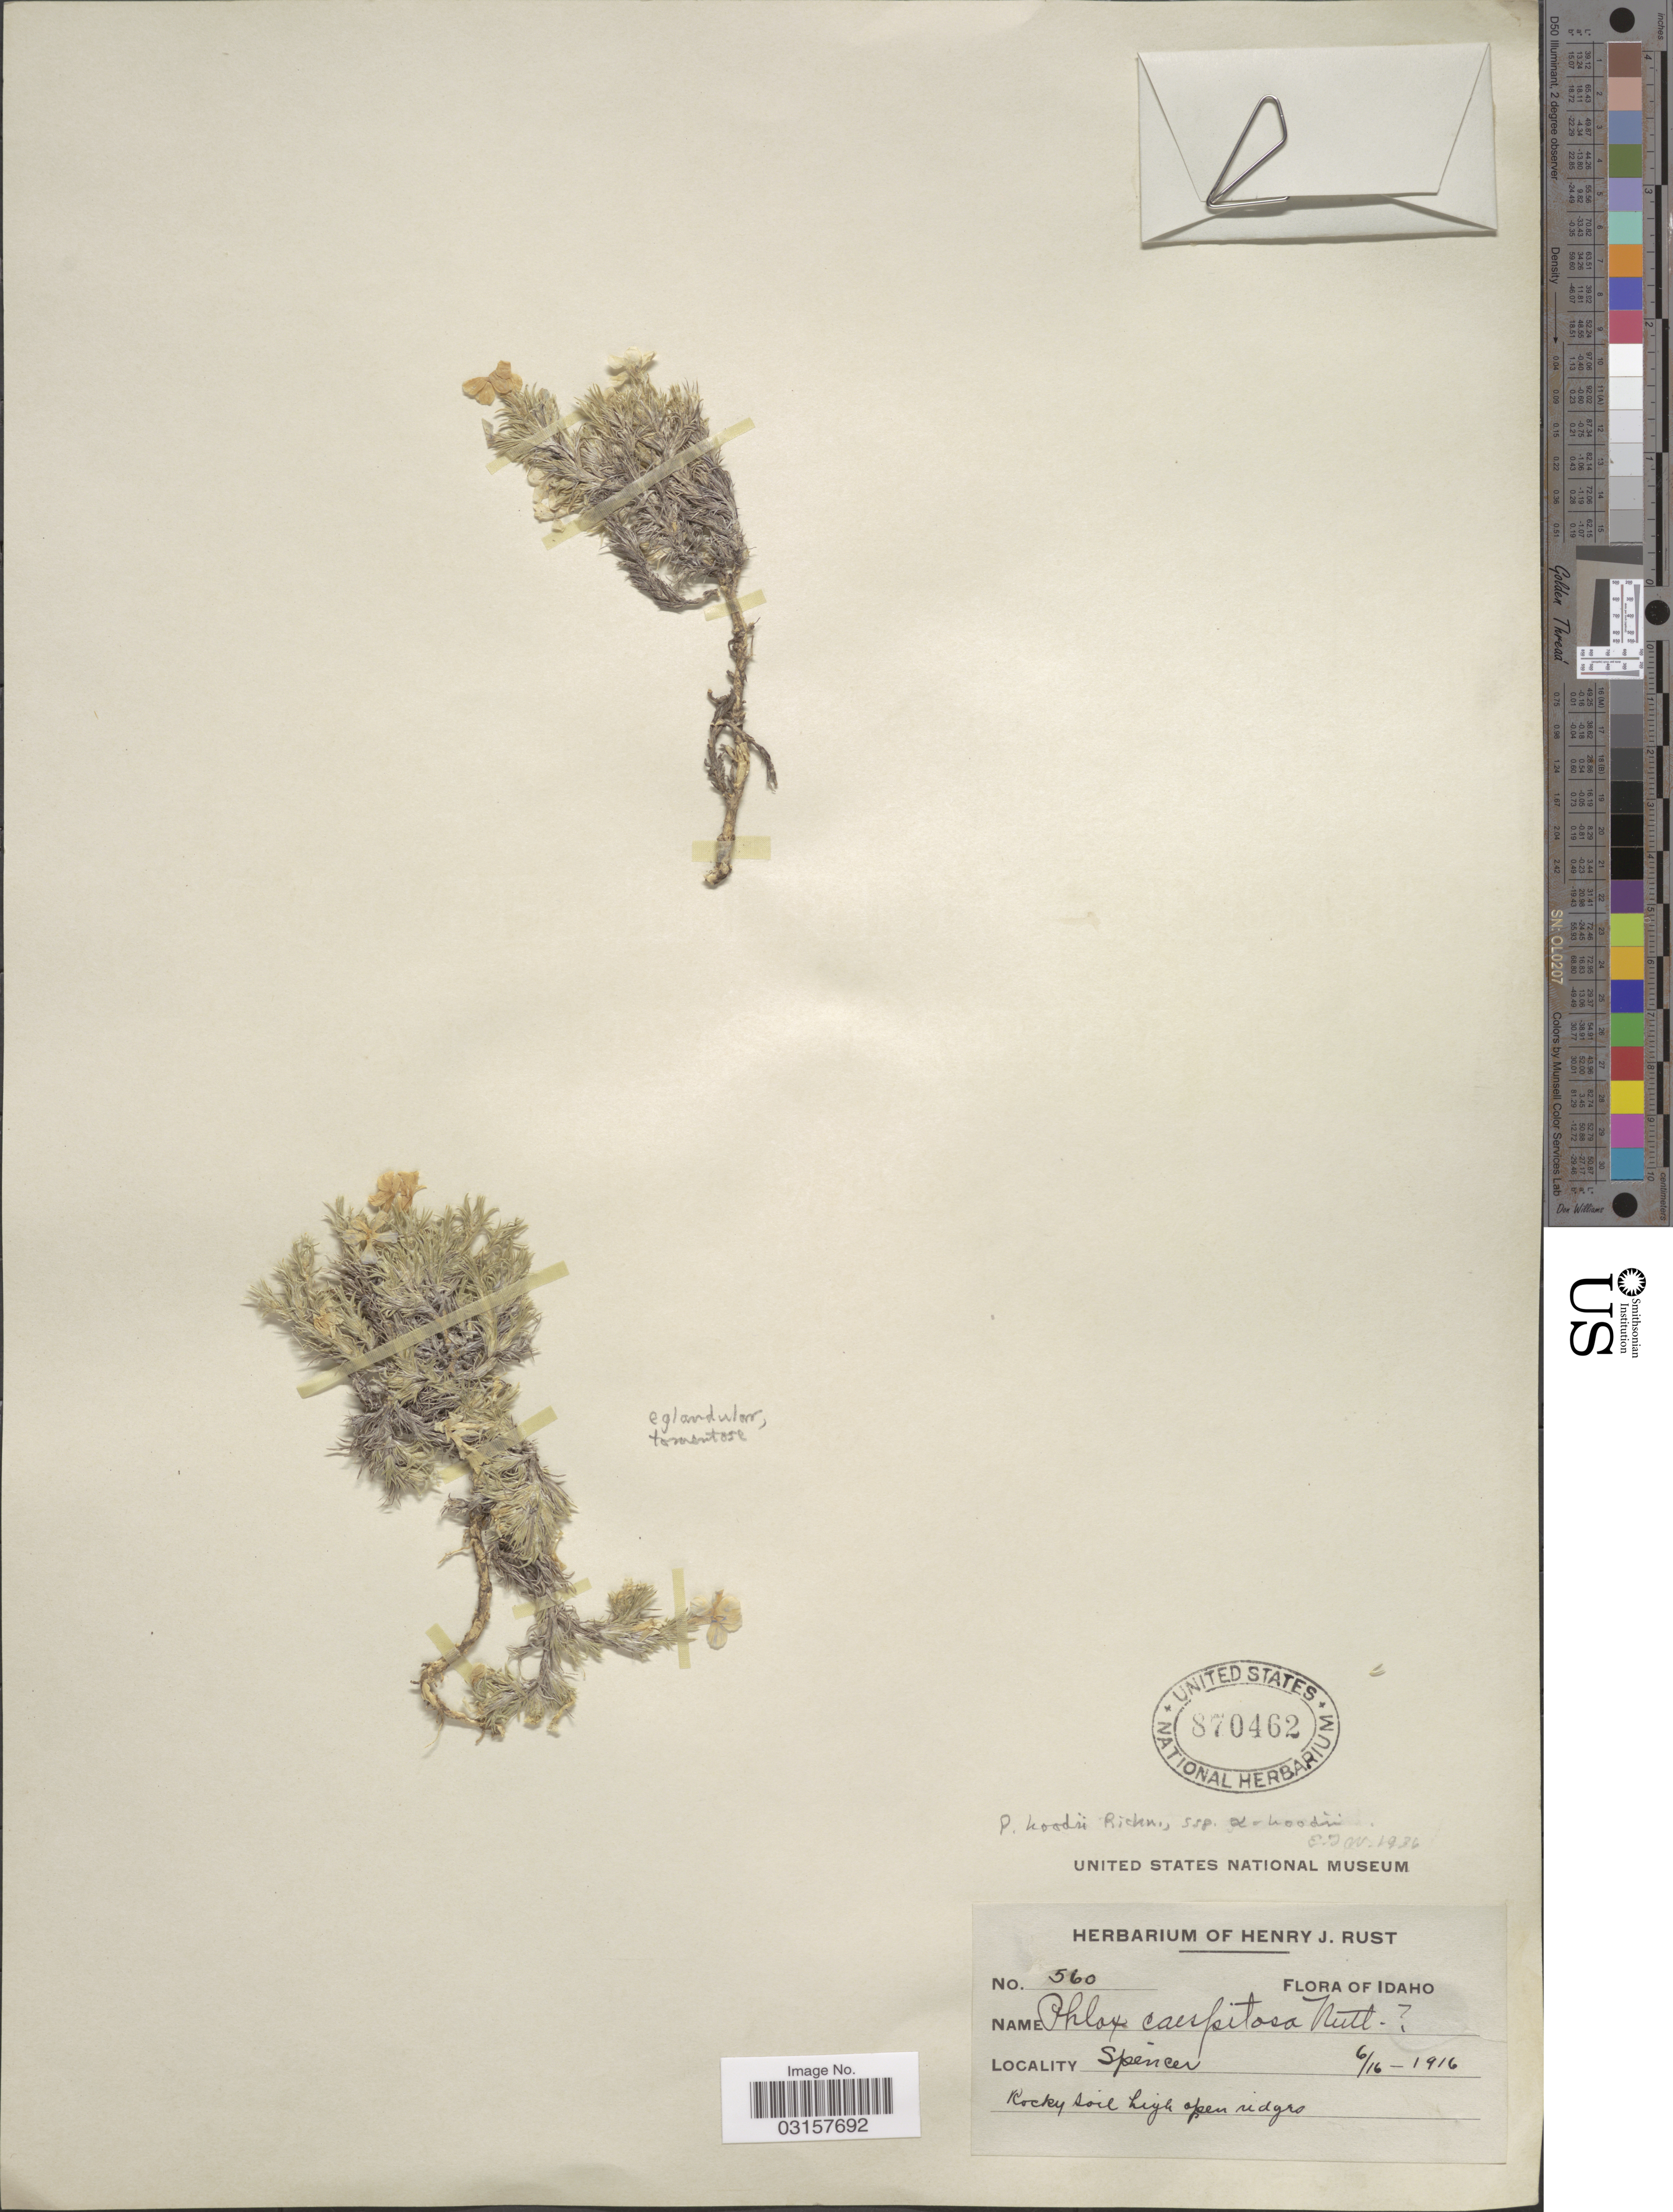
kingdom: Plantae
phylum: Tracheophyta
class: Magnoliopsida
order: Ericales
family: Polemoniaceae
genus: Phlox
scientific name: Phlox hoodii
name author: Richardson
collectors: ex herb. Henry J. Rust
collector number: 560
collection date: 1916-06-16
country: United States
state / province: Idaho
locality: Spencer.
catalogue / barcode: US 870462